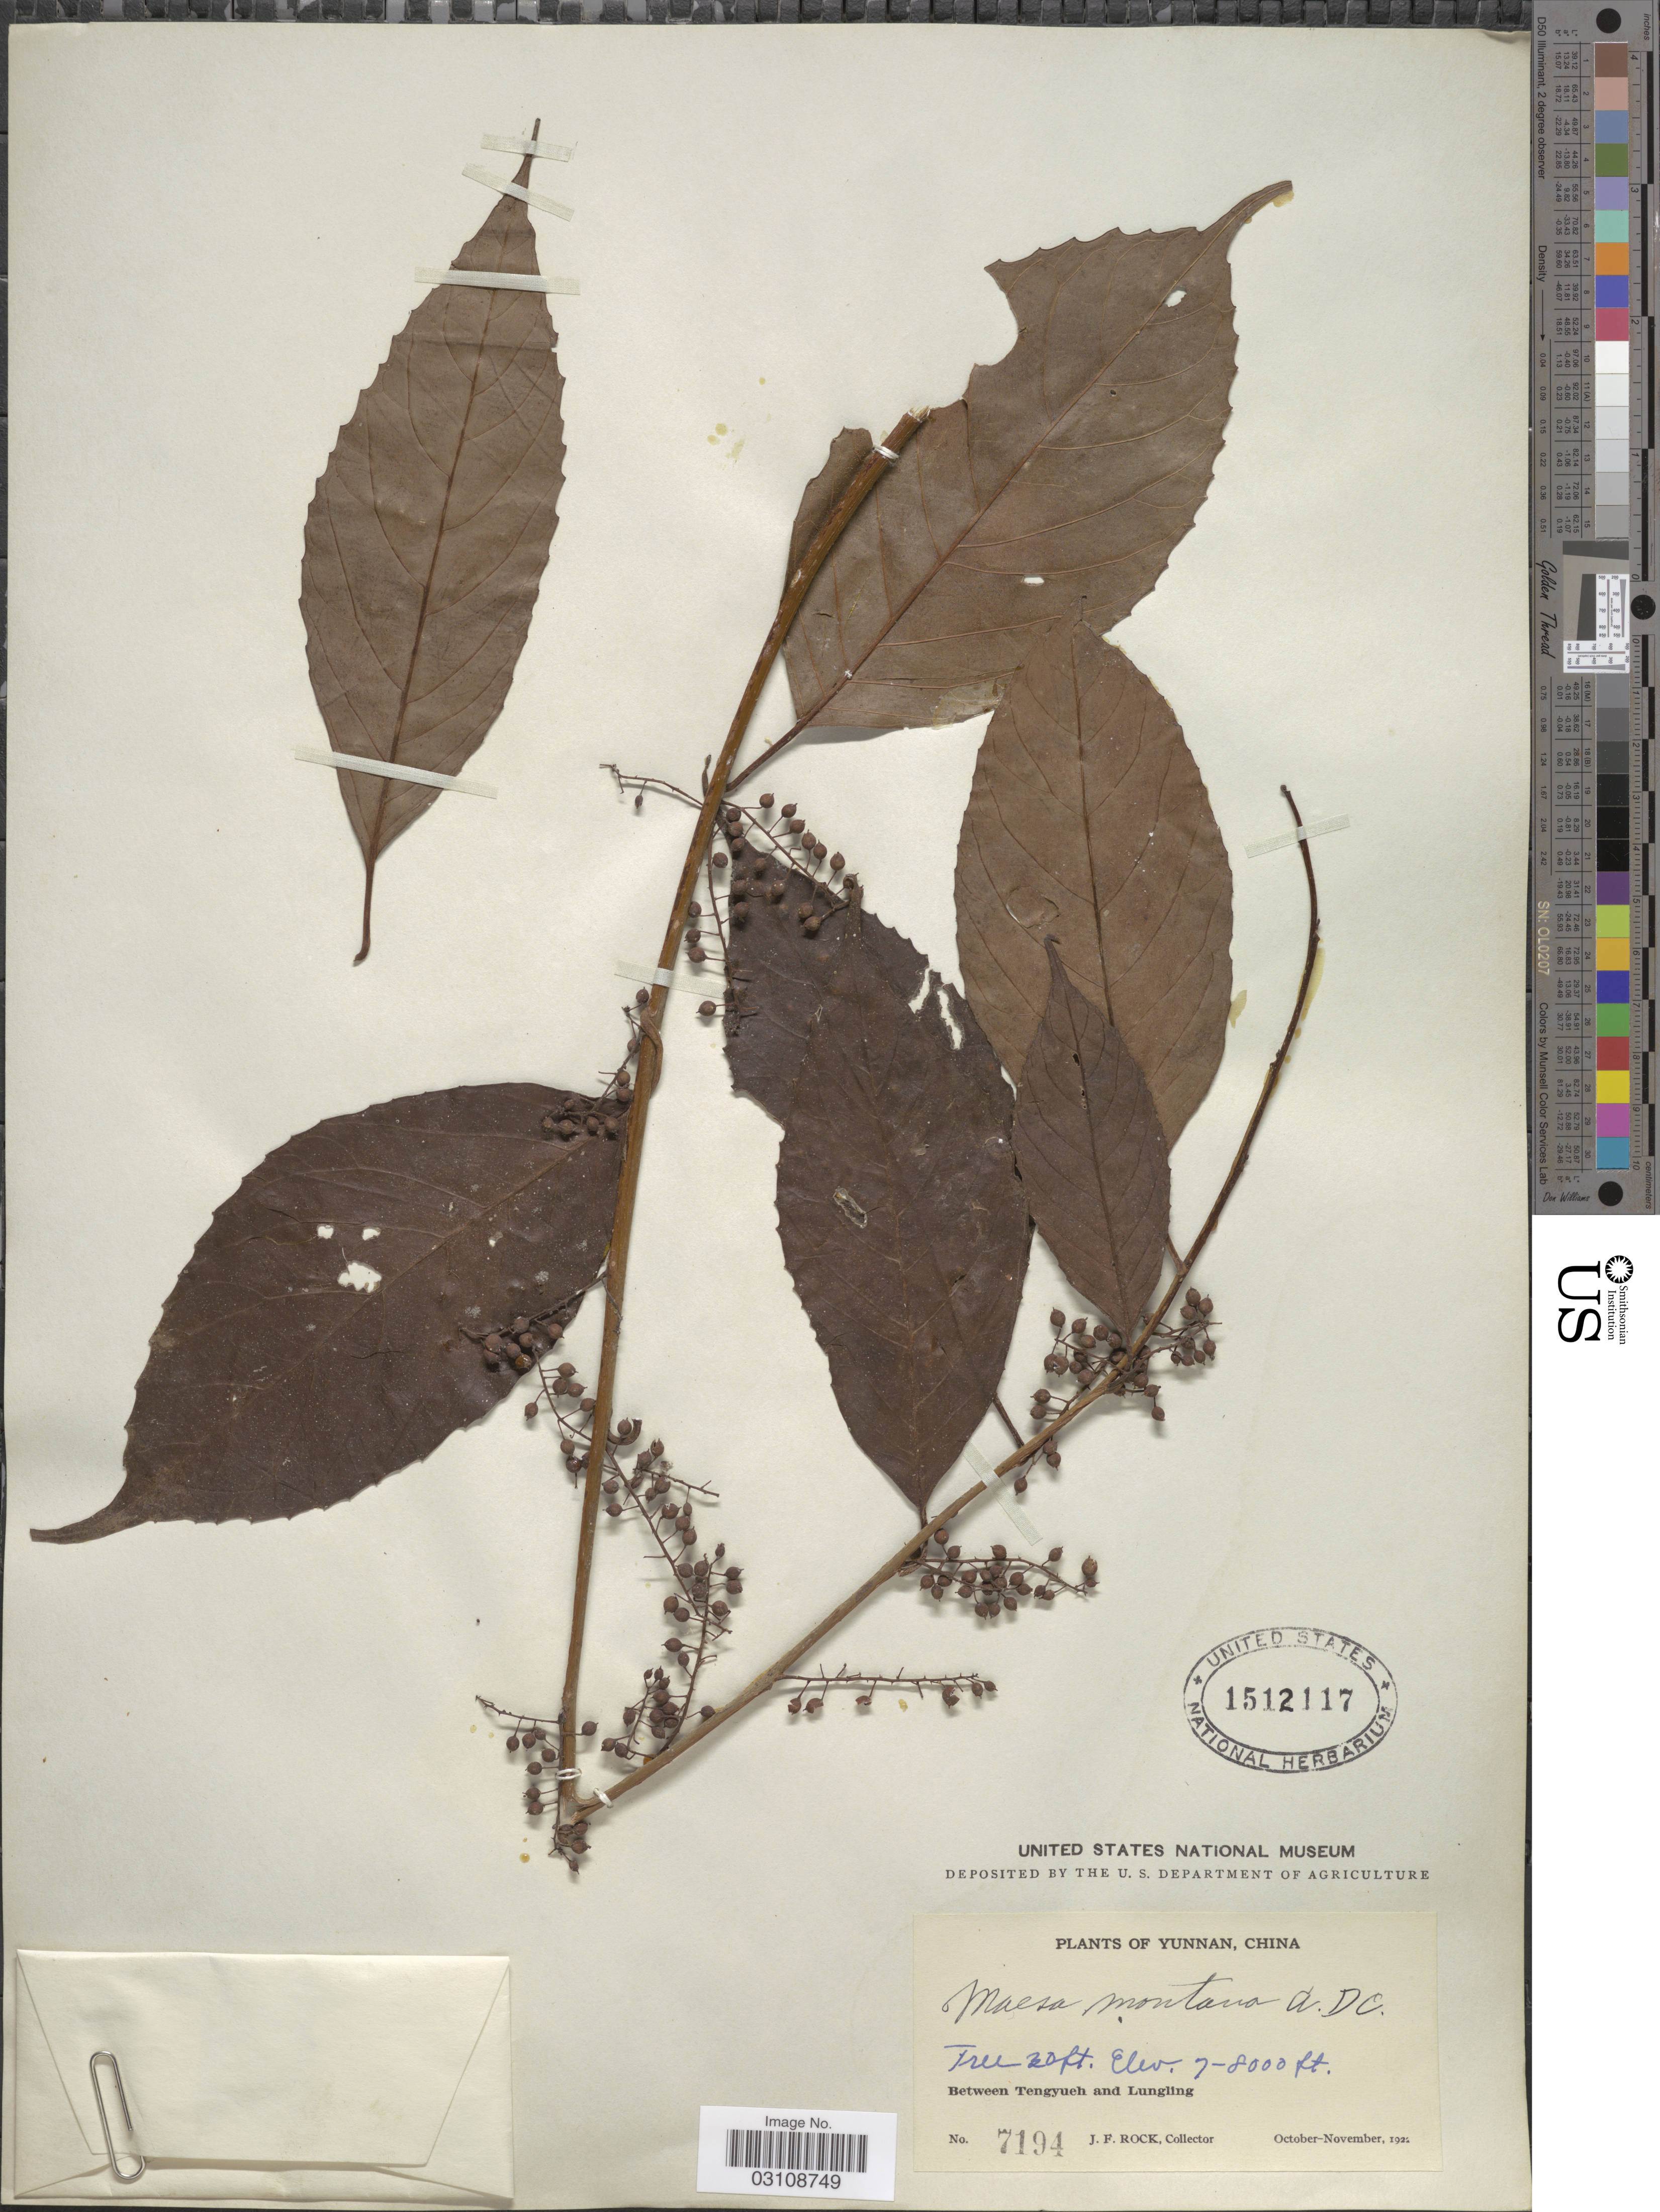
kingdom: Plantae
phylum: Tracheophyta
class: Magnoliopsida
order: Ericales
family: Primulaceae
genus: Maesa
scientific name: Maesa montana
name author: A. DC.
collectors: J. Rock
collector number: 7194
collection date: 1922-10/1922-11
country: China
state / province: Yunnan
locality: Between Tengyueh and Lungling.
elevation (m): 2134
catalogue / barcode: US 1512117